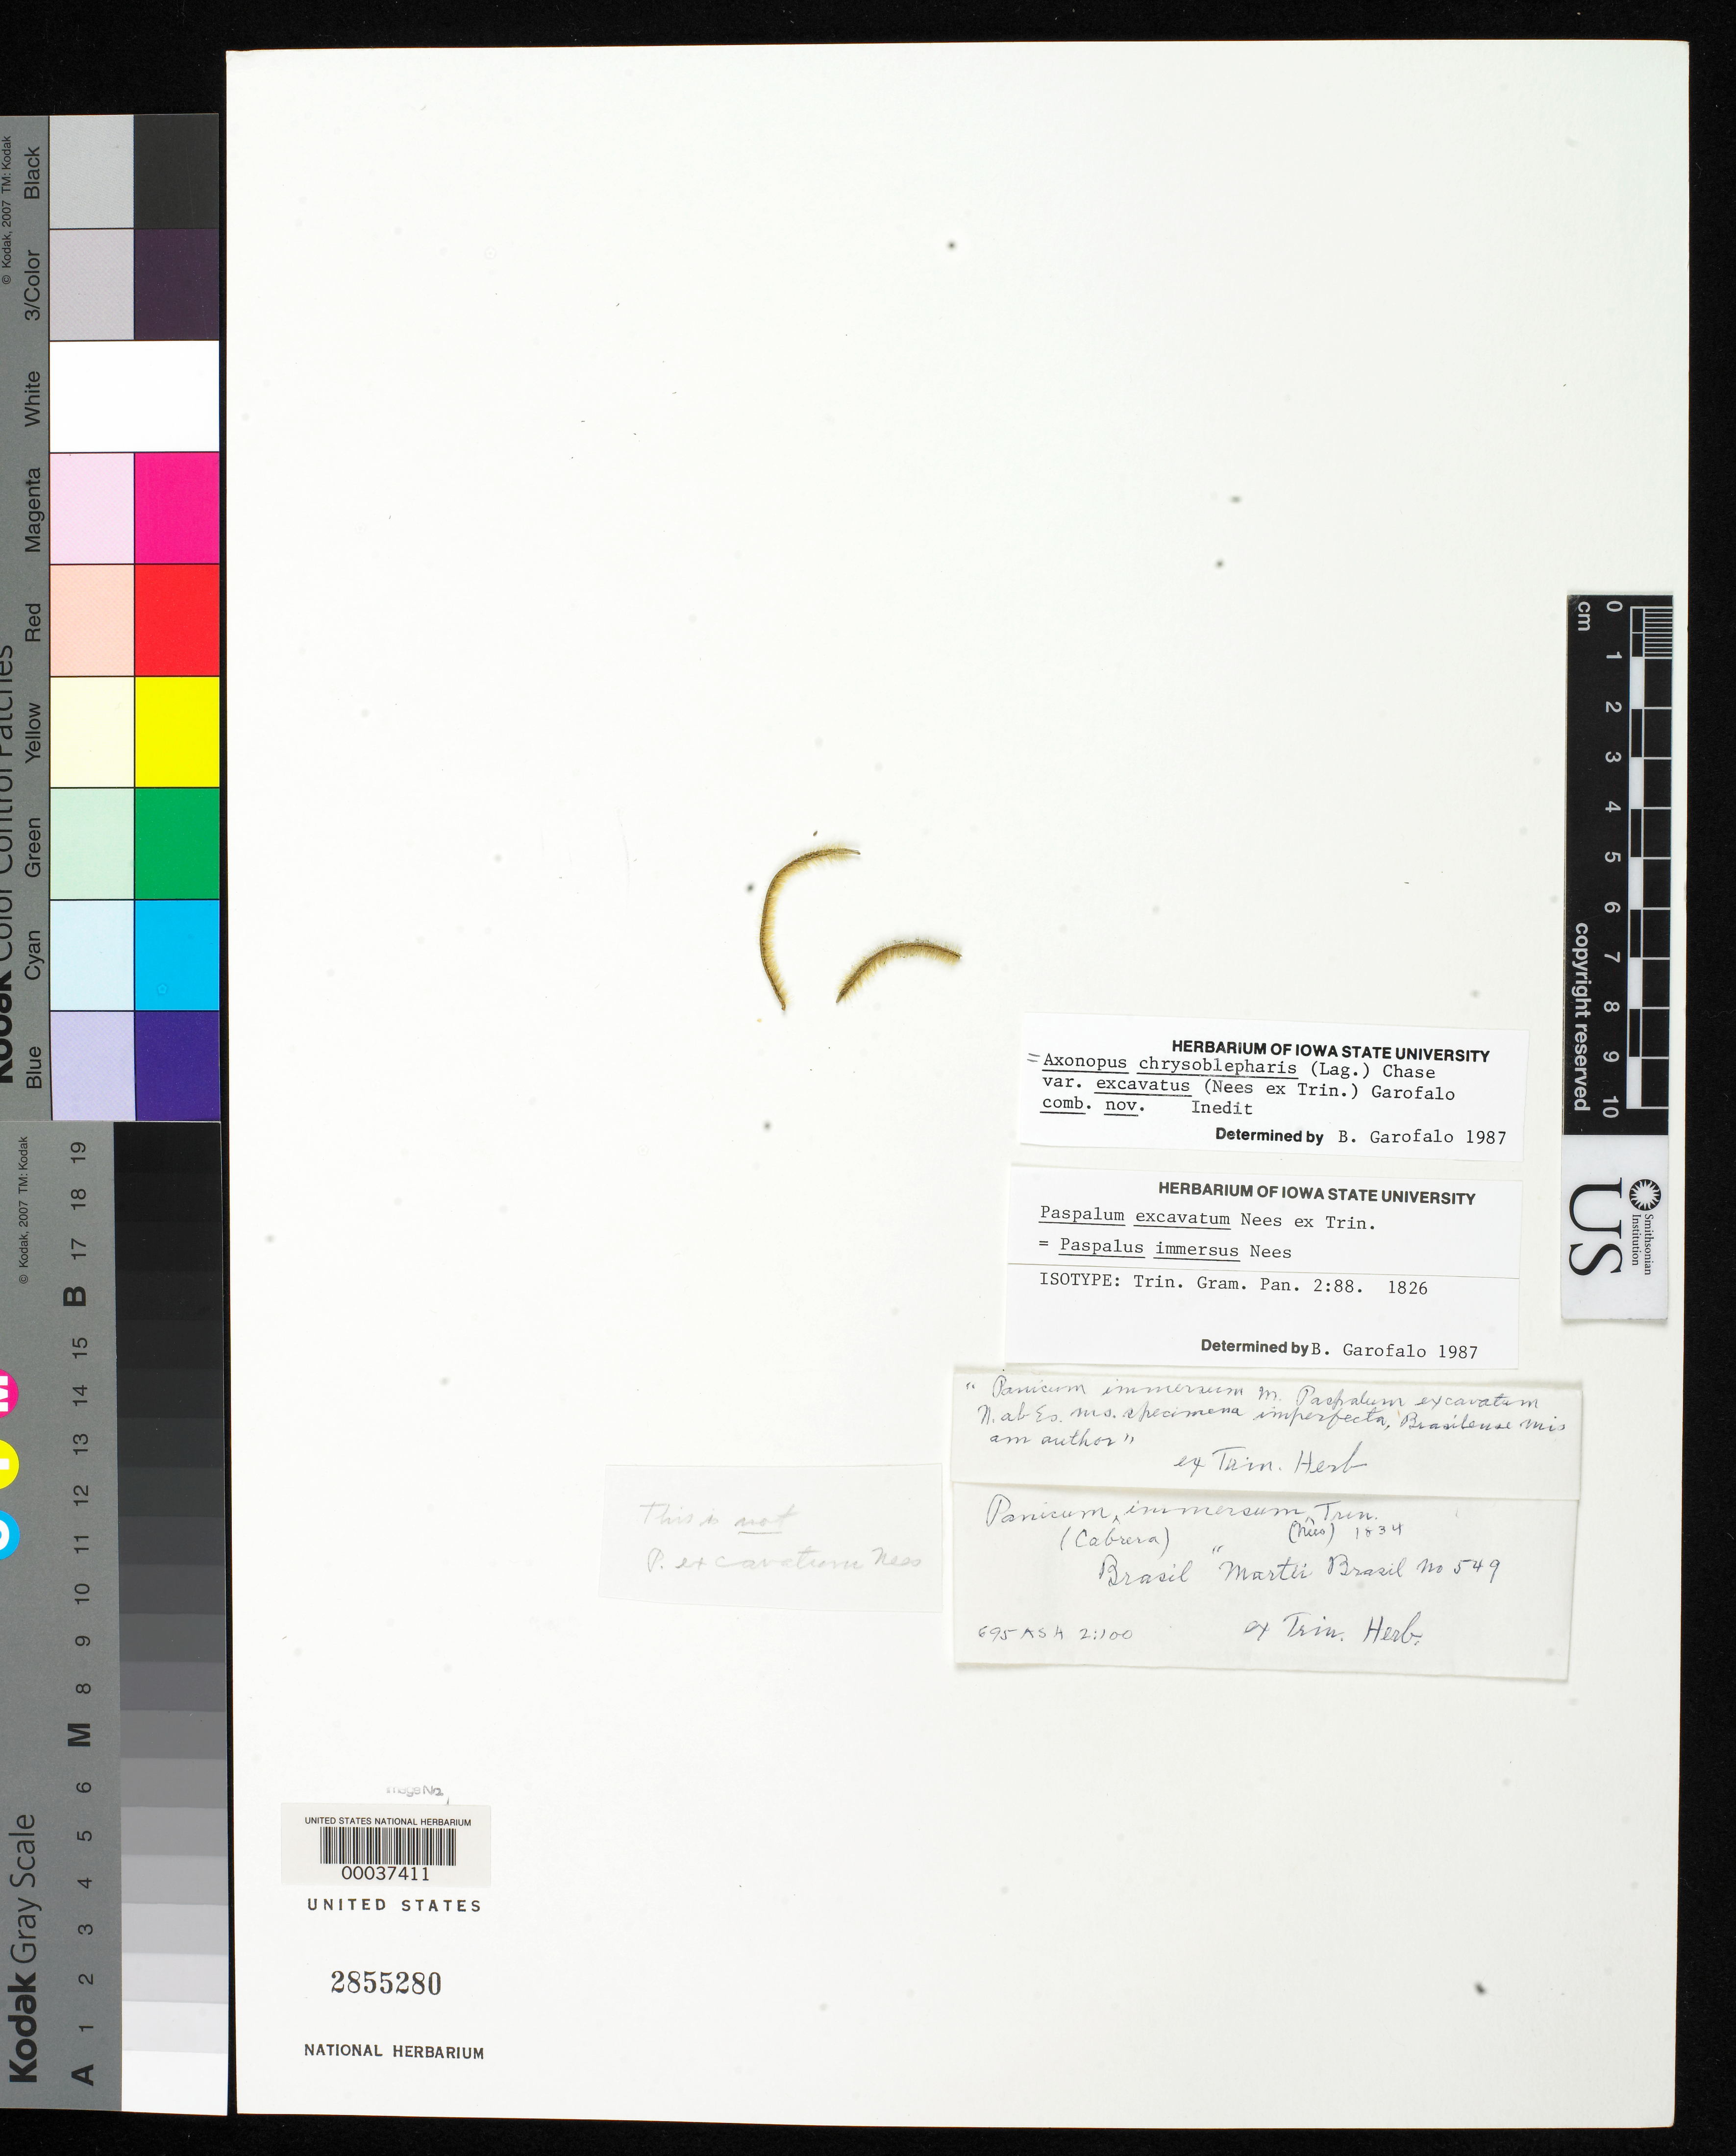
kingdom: Plantae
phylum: Tracheophyta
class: Liliopsida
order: Poales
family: Poaceae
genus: Paspalum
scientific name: Paspalum immersum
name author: Nees in Mart.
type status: Type Fragment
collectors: C. F. Martius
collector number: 549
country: Brazil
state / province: Minas Gerais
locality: Alt. 2000 ft.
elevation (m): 610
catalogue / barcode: US 2855280